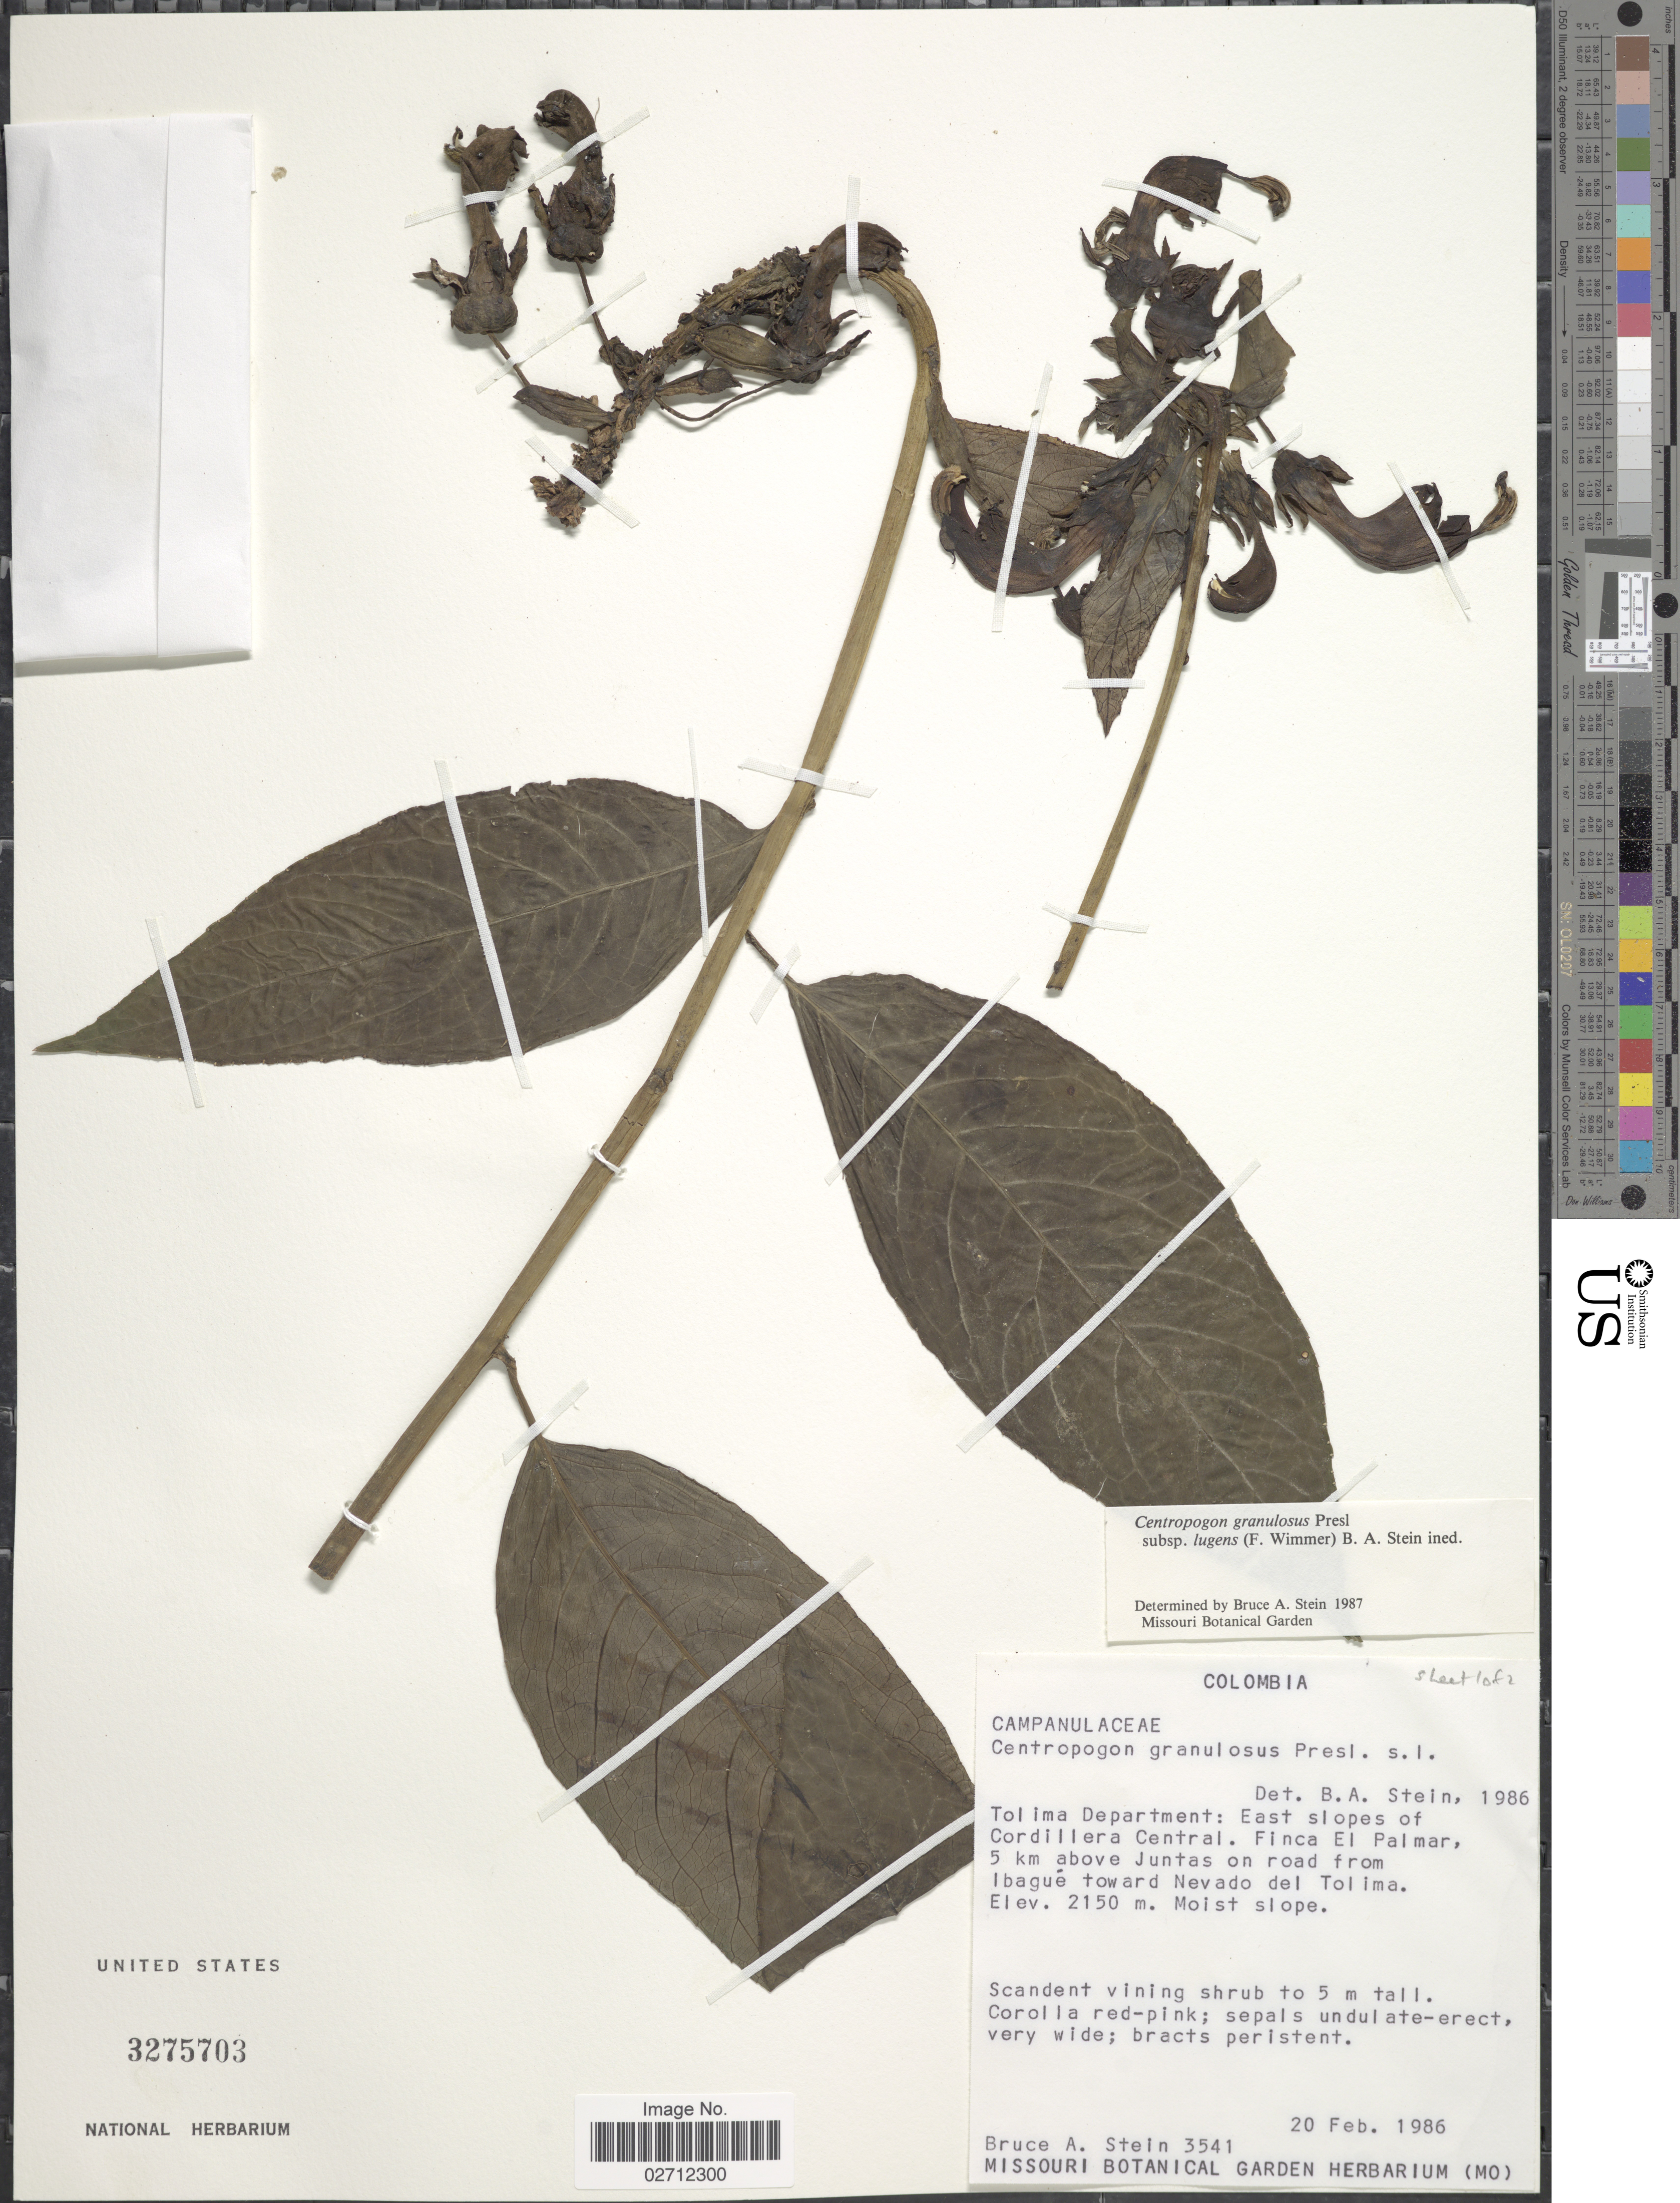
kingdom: Plantae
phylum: Tracheophyta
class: Magnoliopsida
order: Asterales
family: Campanulaceae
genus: Centropogon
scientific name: Centropogon granulosus subsp. lugens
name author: B.A. Stein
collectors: B. A. Stein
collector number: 3541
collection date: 1986-02-20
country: Colombia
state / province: Tolima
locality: Tolima Department: East slopes of Cordillera Central. Finca El Palmar, 5 km above Juntas on road from Ibaqué toward Nevado del Tolima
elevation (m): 2150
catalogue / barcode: US 3275703